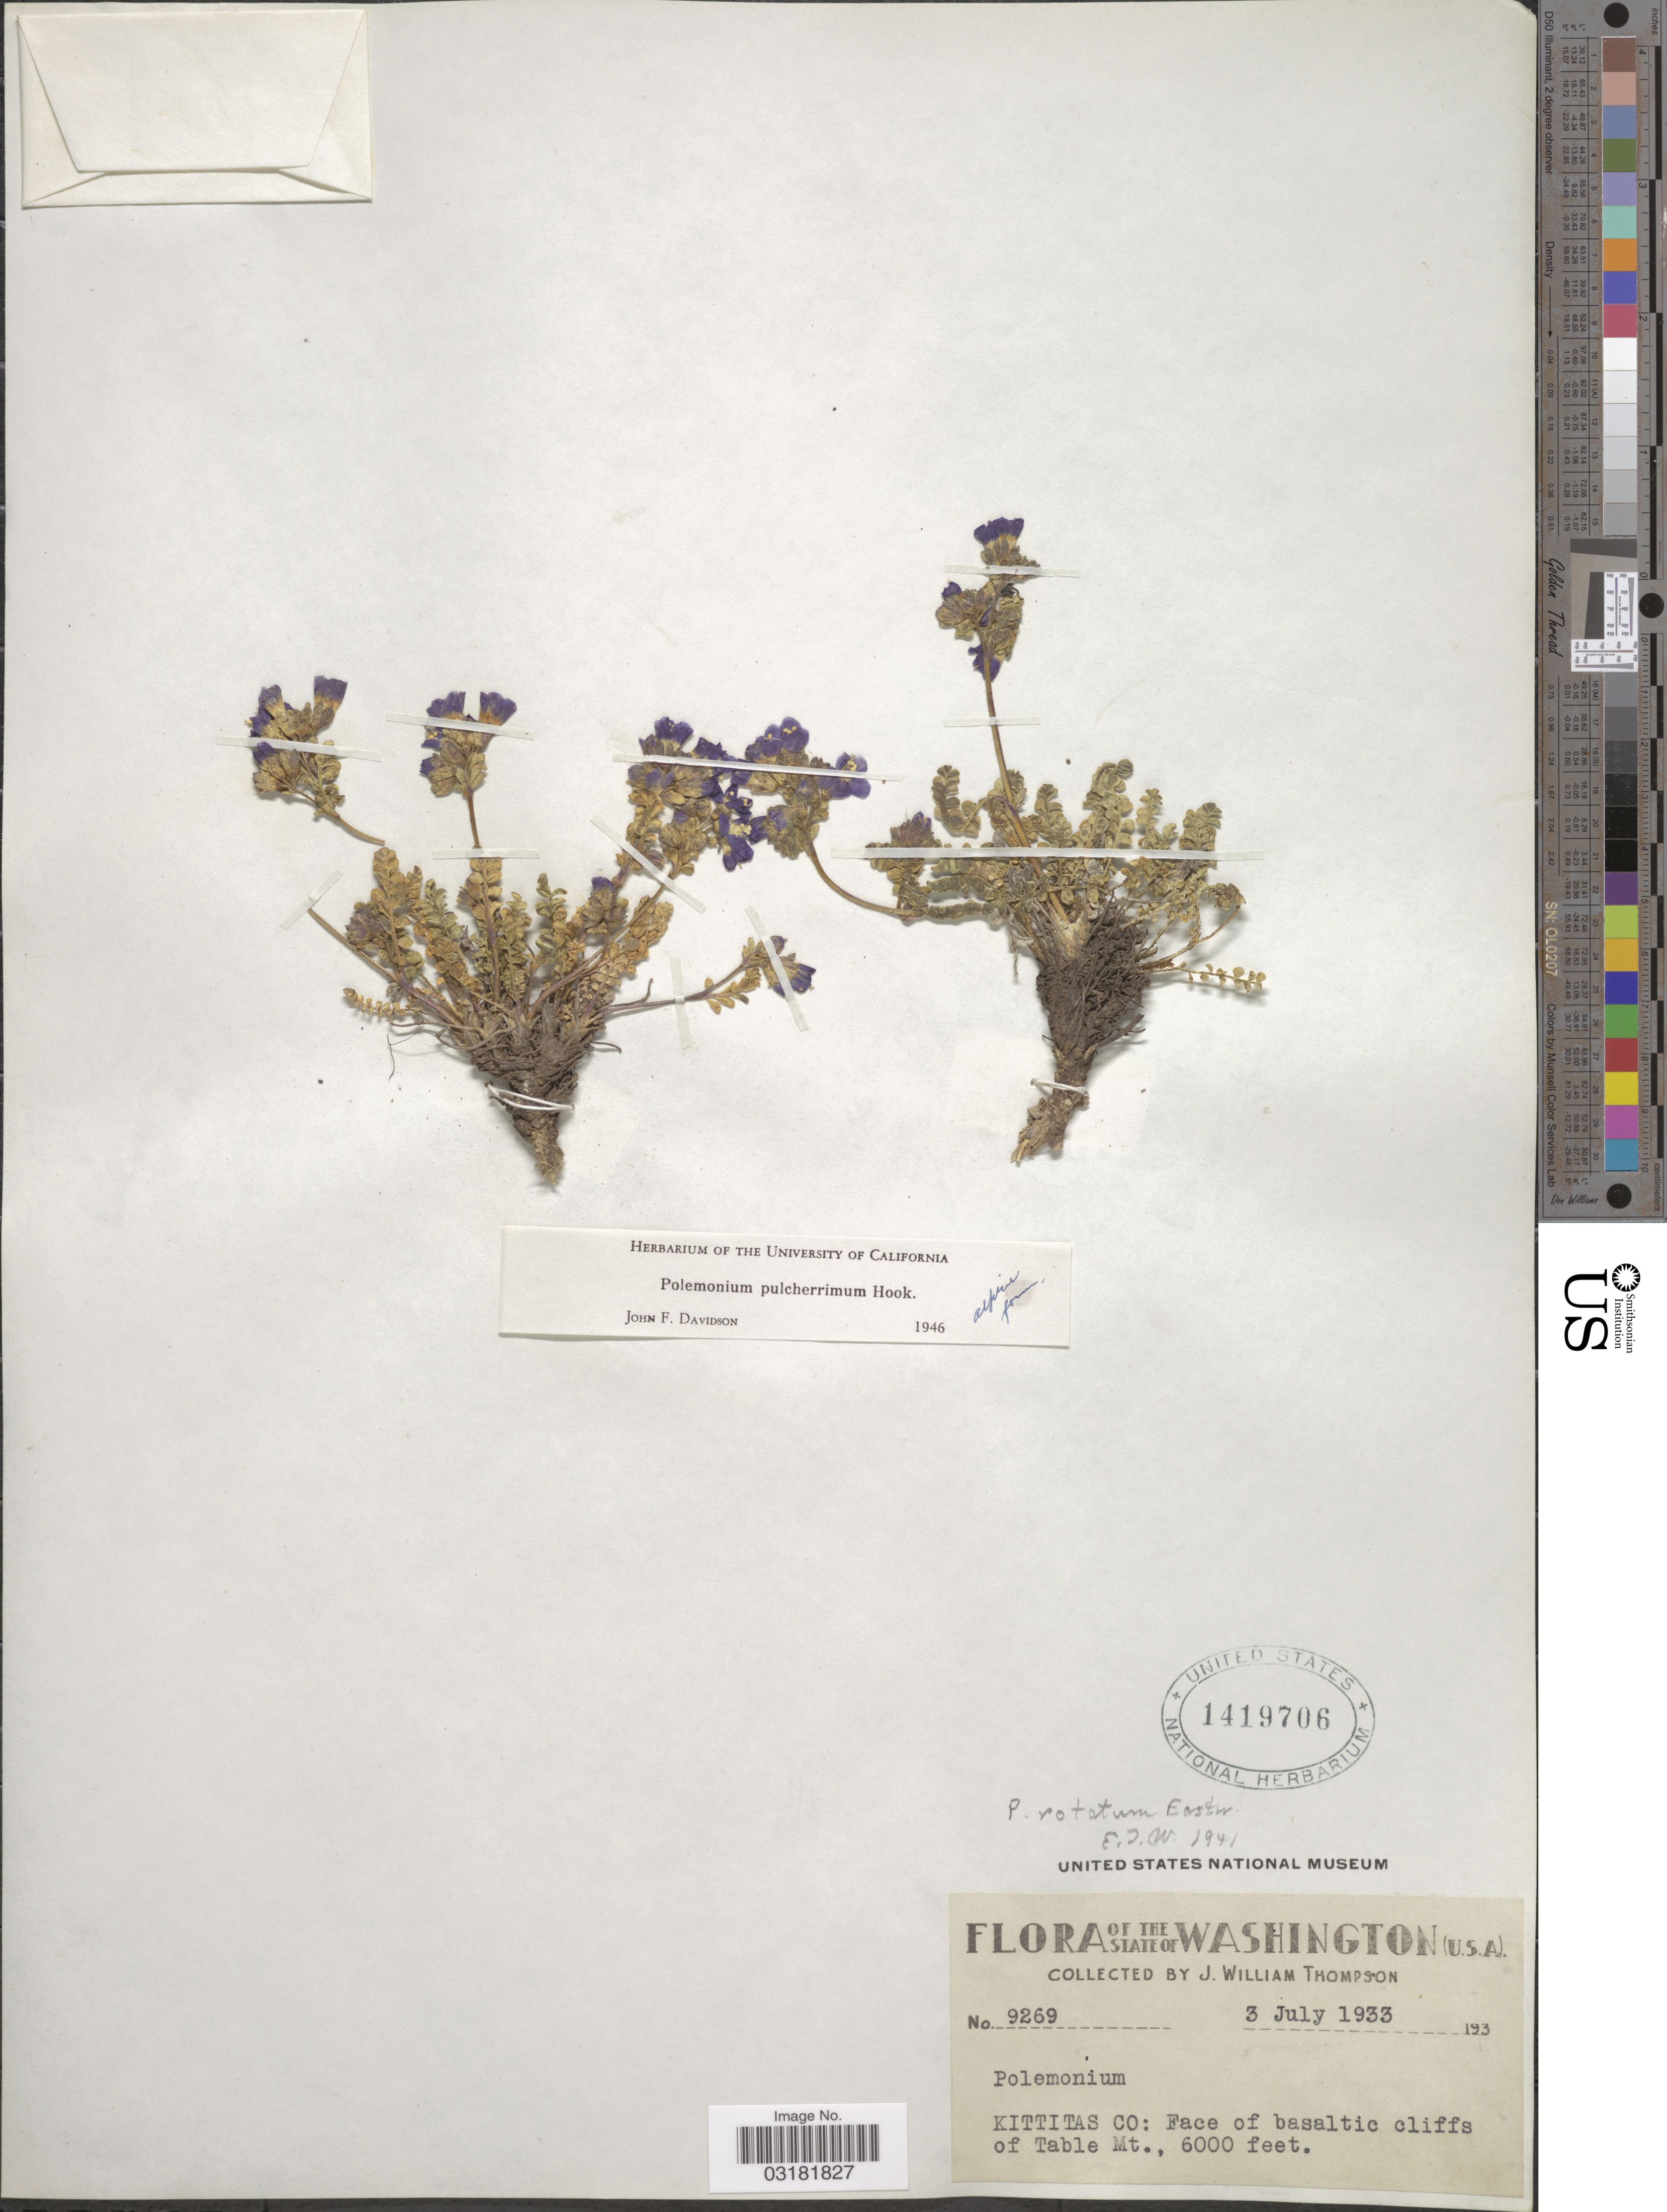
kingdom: Plantae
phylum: Tracheophyta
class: Magnoliopsida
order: Ericales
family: Polemoniaceae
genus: Polemonium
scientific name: Polemonium pulcherrimum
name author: Hook.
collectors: J. W. Thompson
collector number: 9269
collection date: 1933-07-03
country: United States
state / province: Washington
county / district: Kittitas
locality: Kittitas Co: Face of basaltic cliffs of Table Mt.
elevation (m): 1829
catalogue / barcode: US 1419706